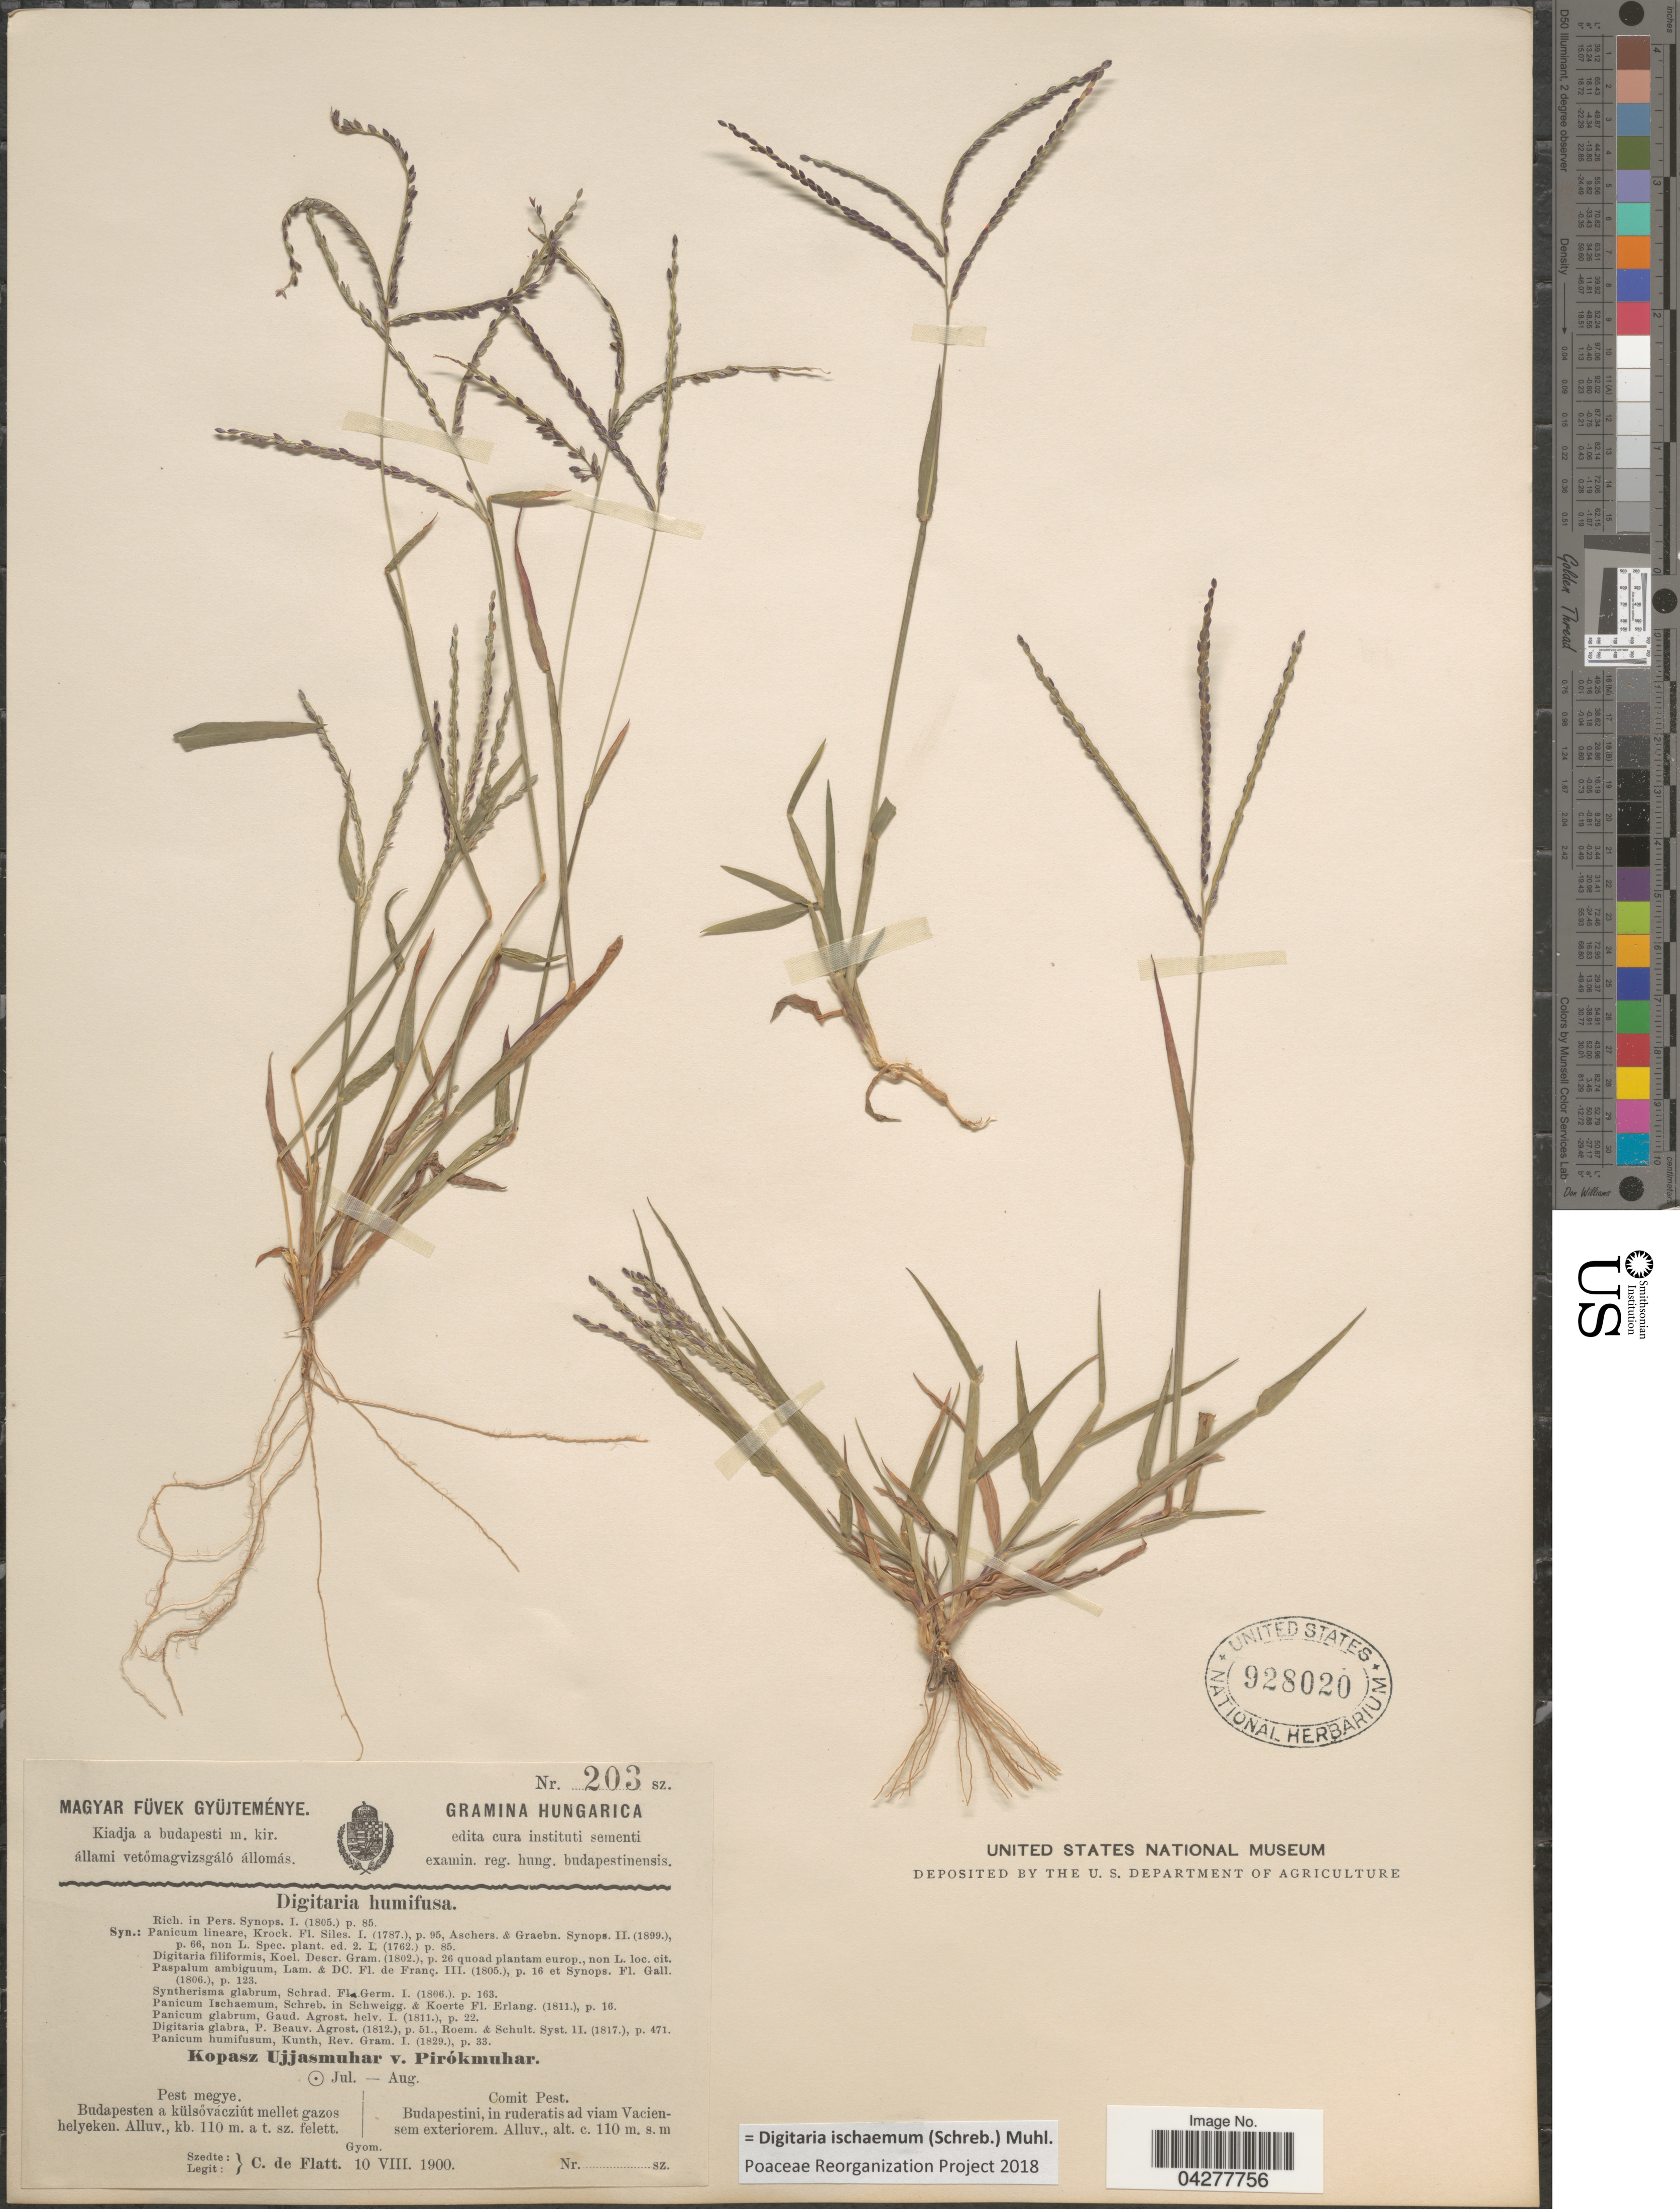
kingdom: Plantae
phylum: Tracheophyta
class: Liliopsida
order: Poales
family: Poaceae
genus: Digitaria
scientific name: Digitaria ischaemum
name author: (Schreber) Schreber ex Muhl.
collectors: C. de Flatt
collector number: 203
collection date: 1900-08-10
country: Hungary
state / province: Pest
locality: Hungarica. Comit. Pest. Budapestini, in ruderatis ad viam Vaciensem exteriorem.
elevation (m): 110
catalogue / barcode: US 928020